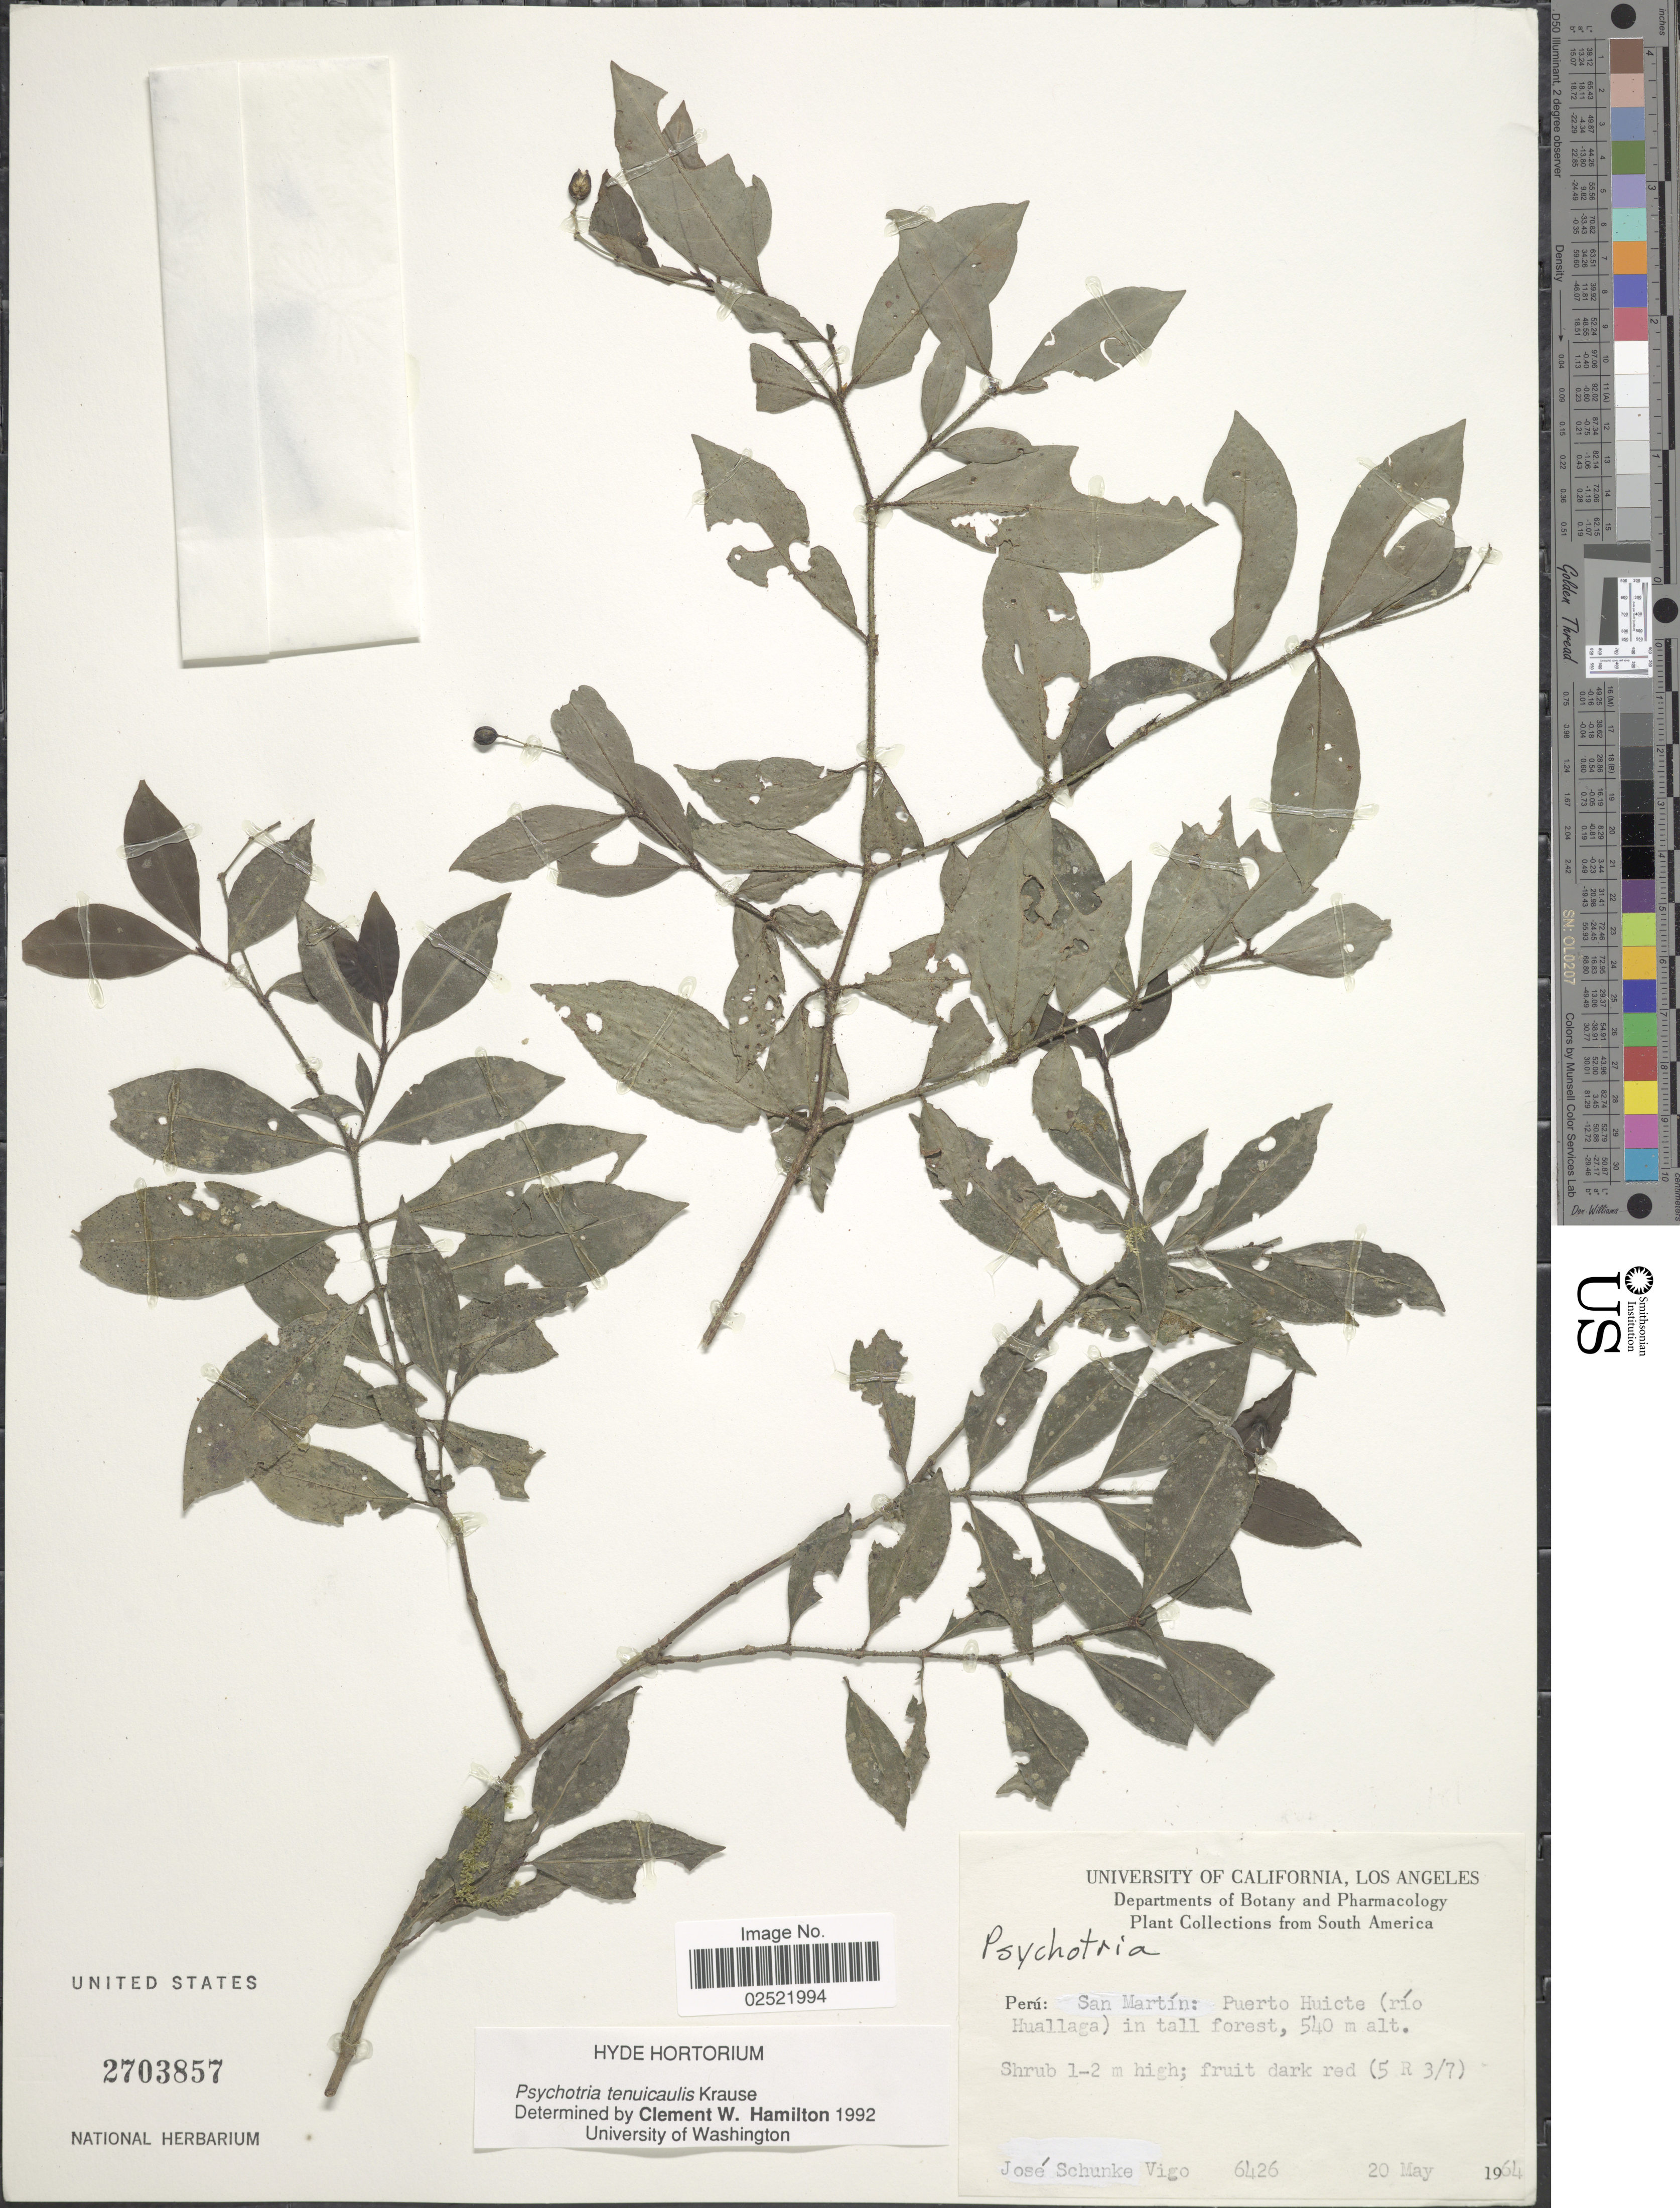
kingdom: Plantae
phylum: Tracheophyta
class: Magnoliopsida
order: Gentianales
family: Rubiaceae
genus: Psychotria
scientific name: Psychotria tenuicaulis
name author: K. Krause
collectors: J. Schunke Vigo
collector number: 6426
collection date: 1964-05-20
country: Peru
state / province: San Martín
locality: Puerto Huicte (rio Huallaga)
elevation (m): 540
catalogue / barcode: US 2703857